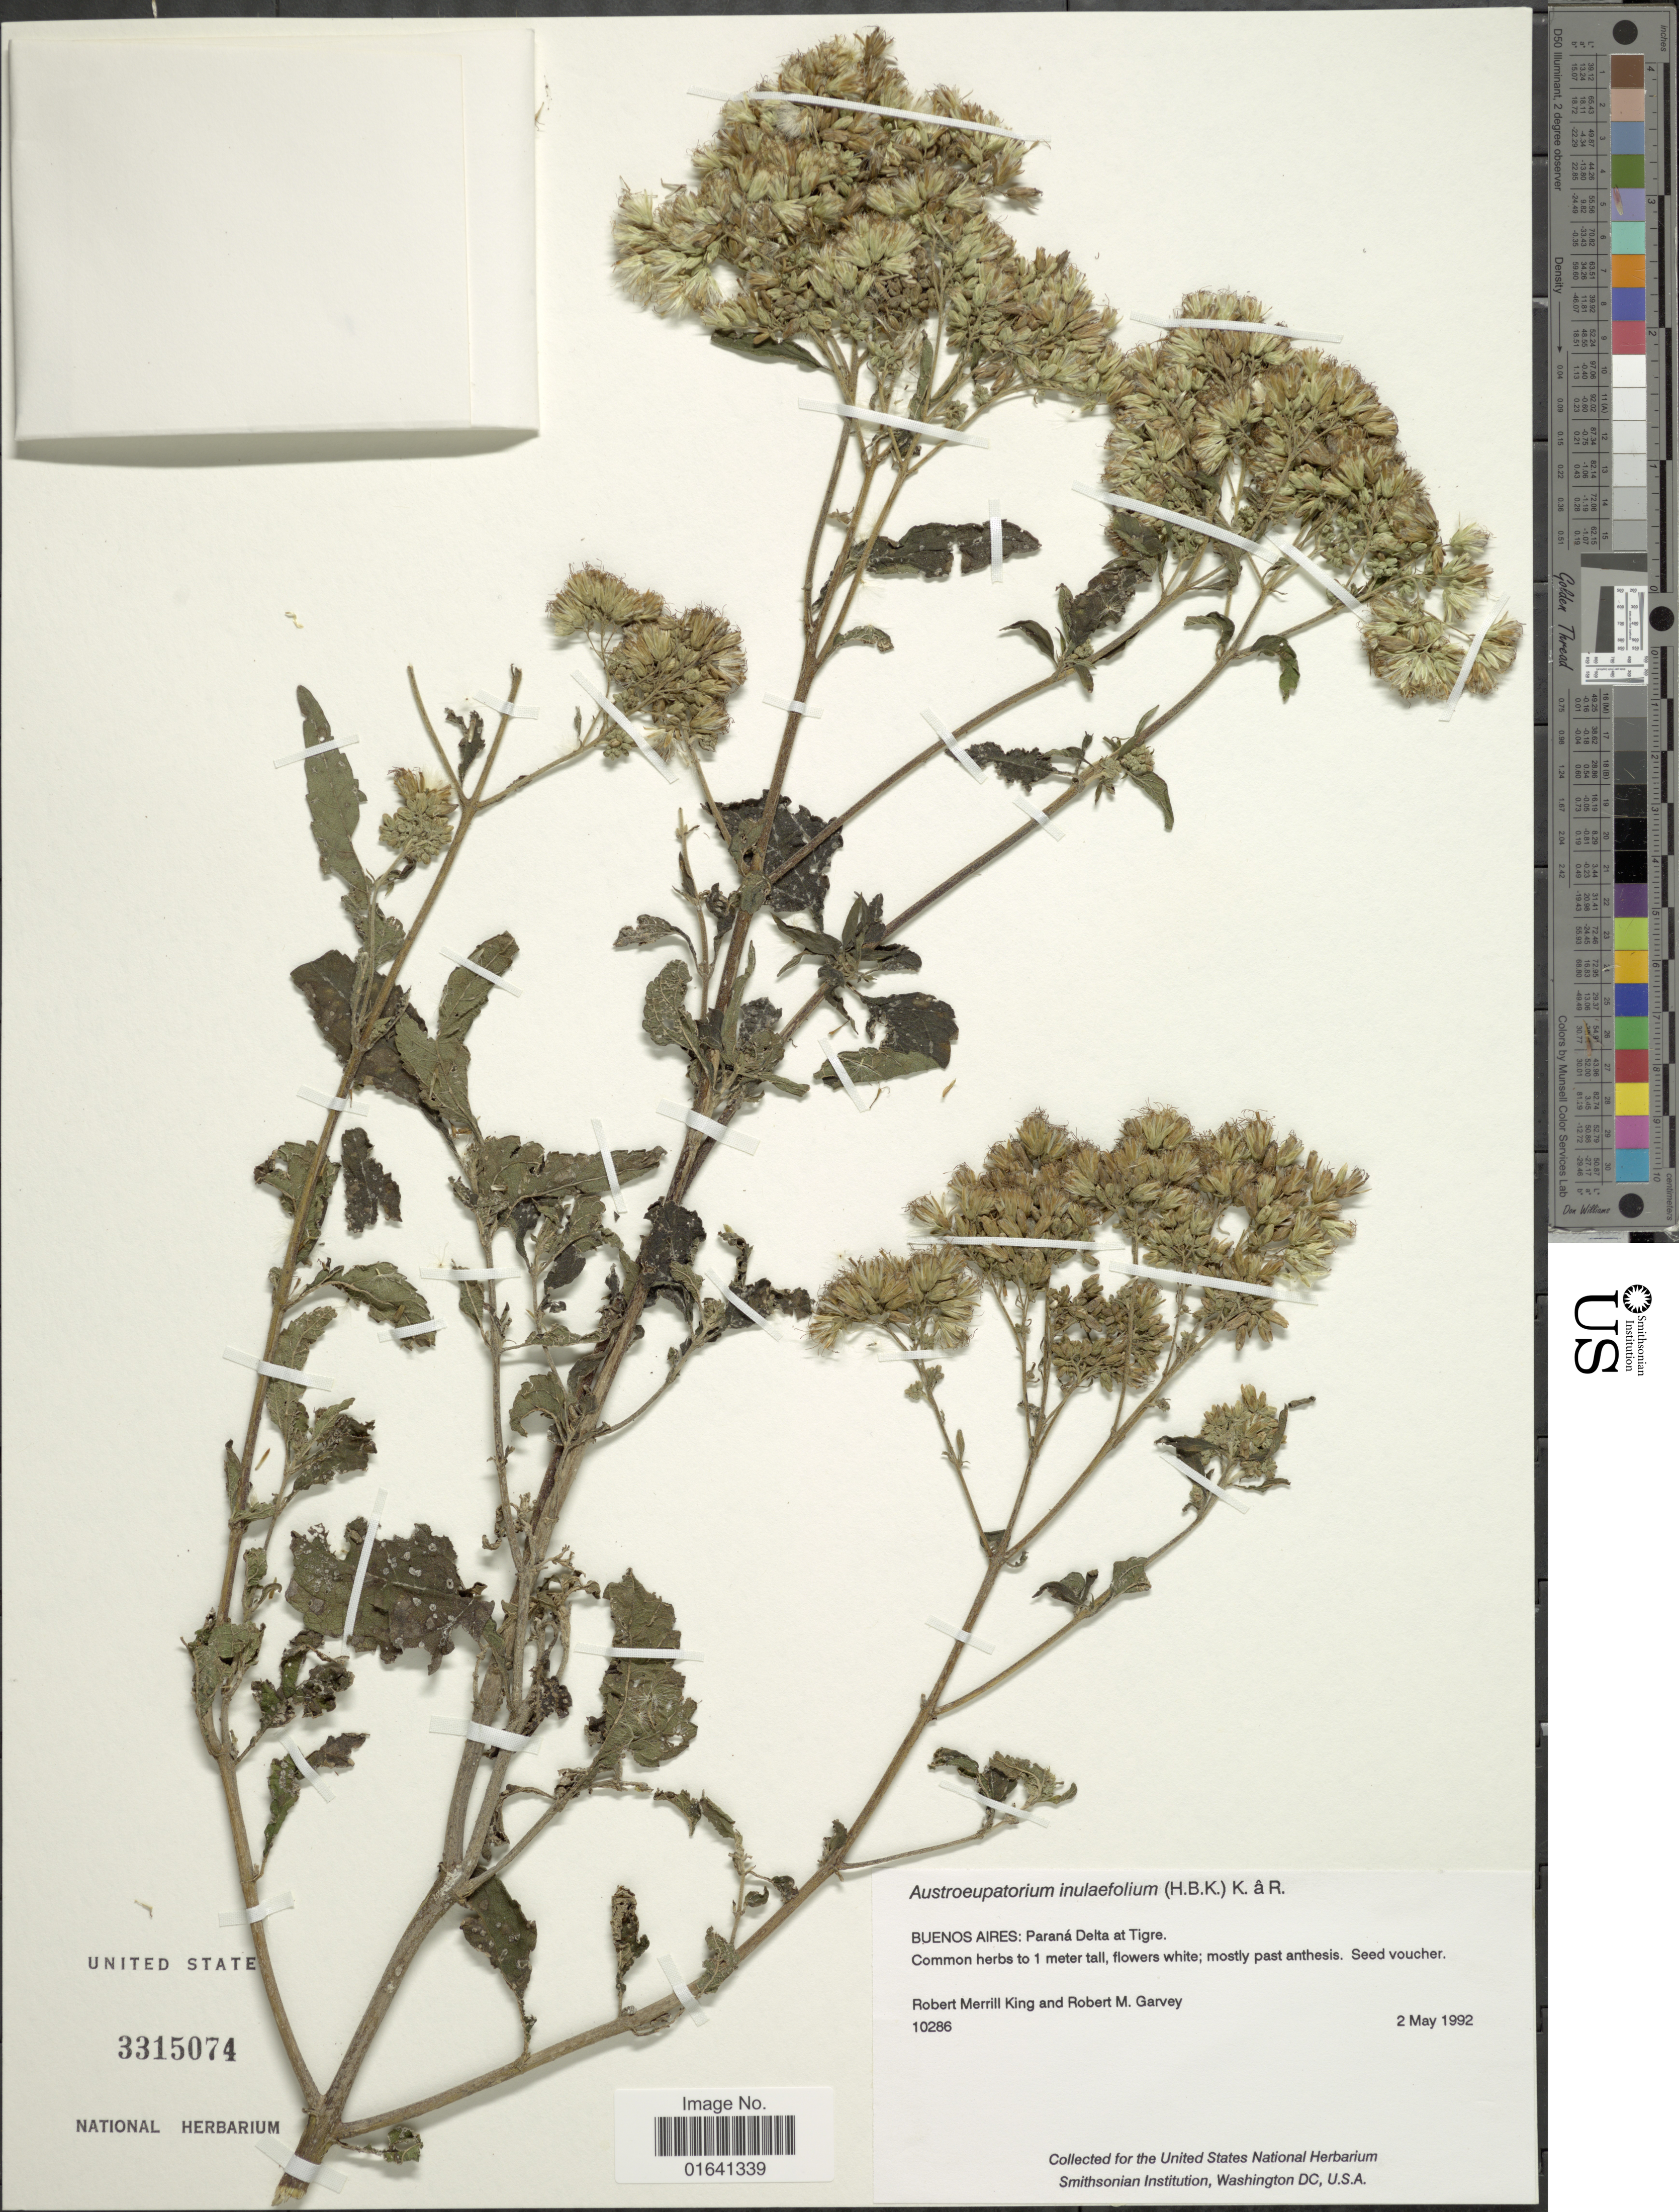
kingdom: Plantae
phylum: Tracheophyta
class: Magnoliopsida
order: Asterales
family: Asteraceae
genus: Austroeupatorium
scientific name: Austroeupatorium inulaefolium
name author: (Kunth) R.M. King & H. Rob.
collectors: R. M. King & R. Garvey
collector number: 10286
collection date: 1992-05-02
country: Argentina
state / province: Buenos Aires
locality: Buenos Aires: Paraná Delta at Tigre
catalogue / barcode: US 3315074